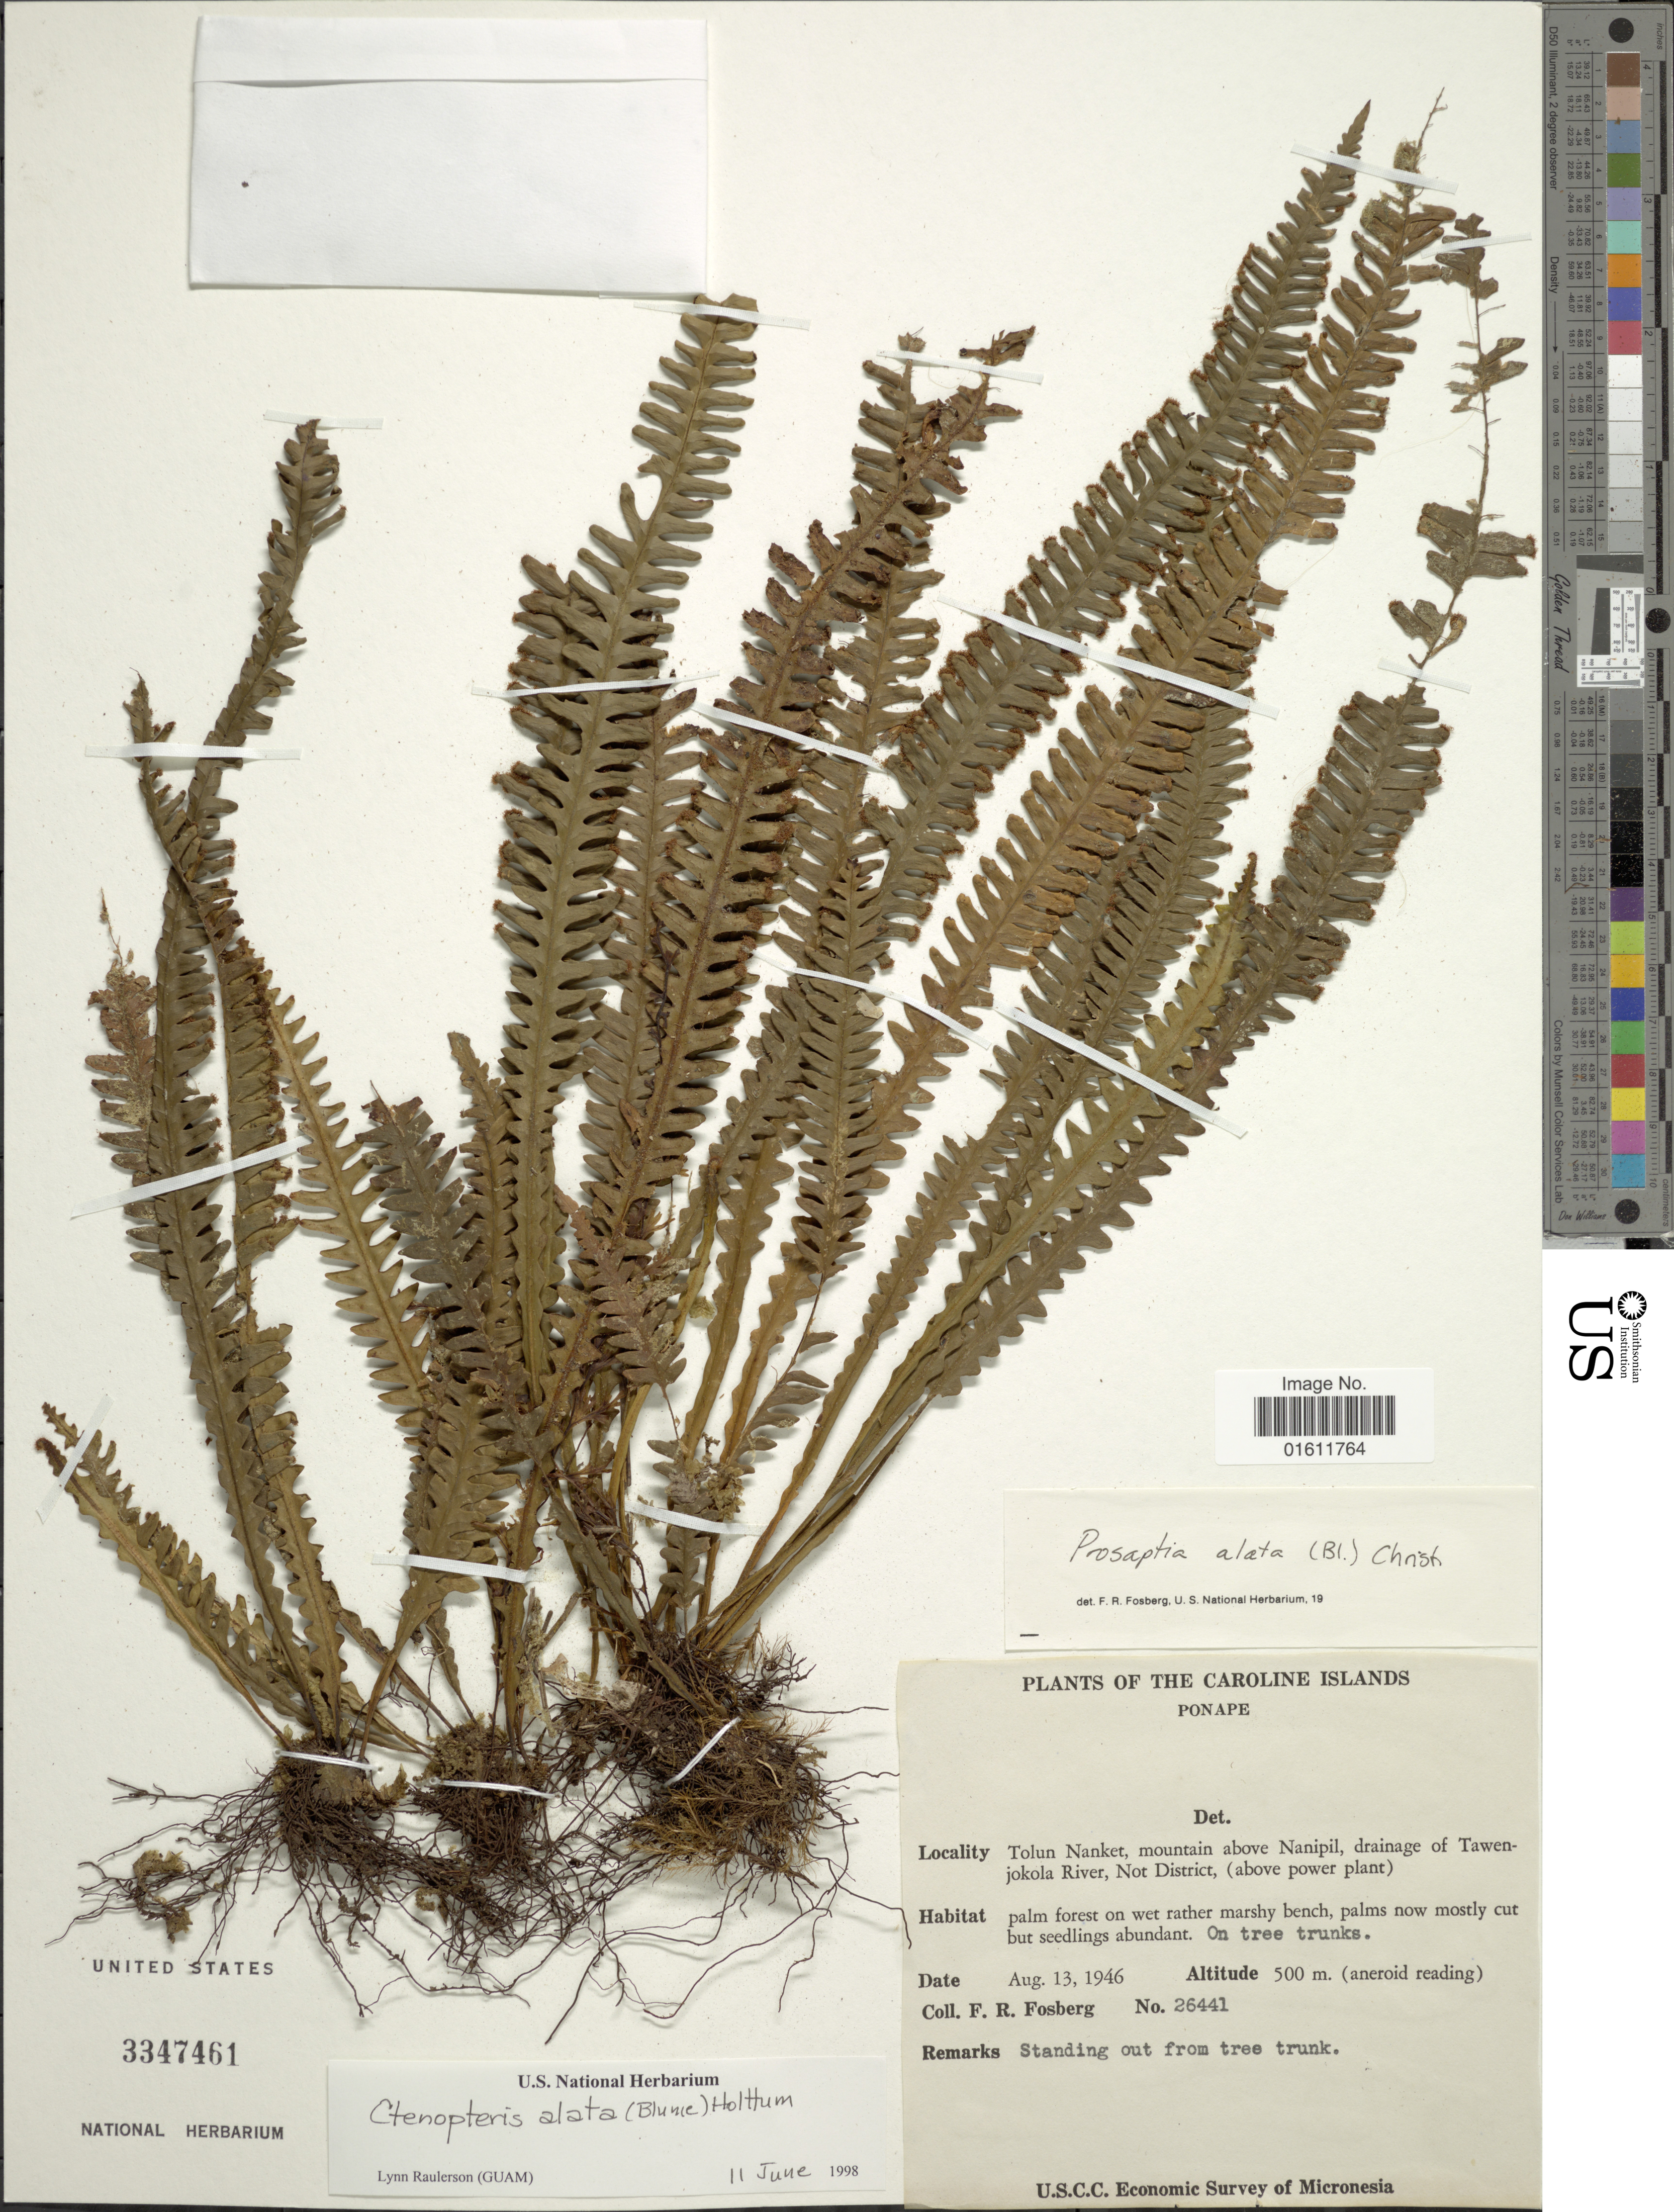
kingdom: Plantae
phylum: Tracheophyta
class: Polypodiopsida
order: Polypodiales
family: Polypodiaceae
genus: Prosaptia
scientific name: Prosaptia alata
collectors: F. R. Fosberg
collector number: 26441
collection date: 1946-08-13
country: Micronesia, Federated States of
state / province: Pohnpei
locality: Ponape, Tolun Nanket, mountain above Nanipil, drainage of Tawenjokola River, Not District, (above power plant).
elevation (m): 500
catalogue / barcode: US 3347461